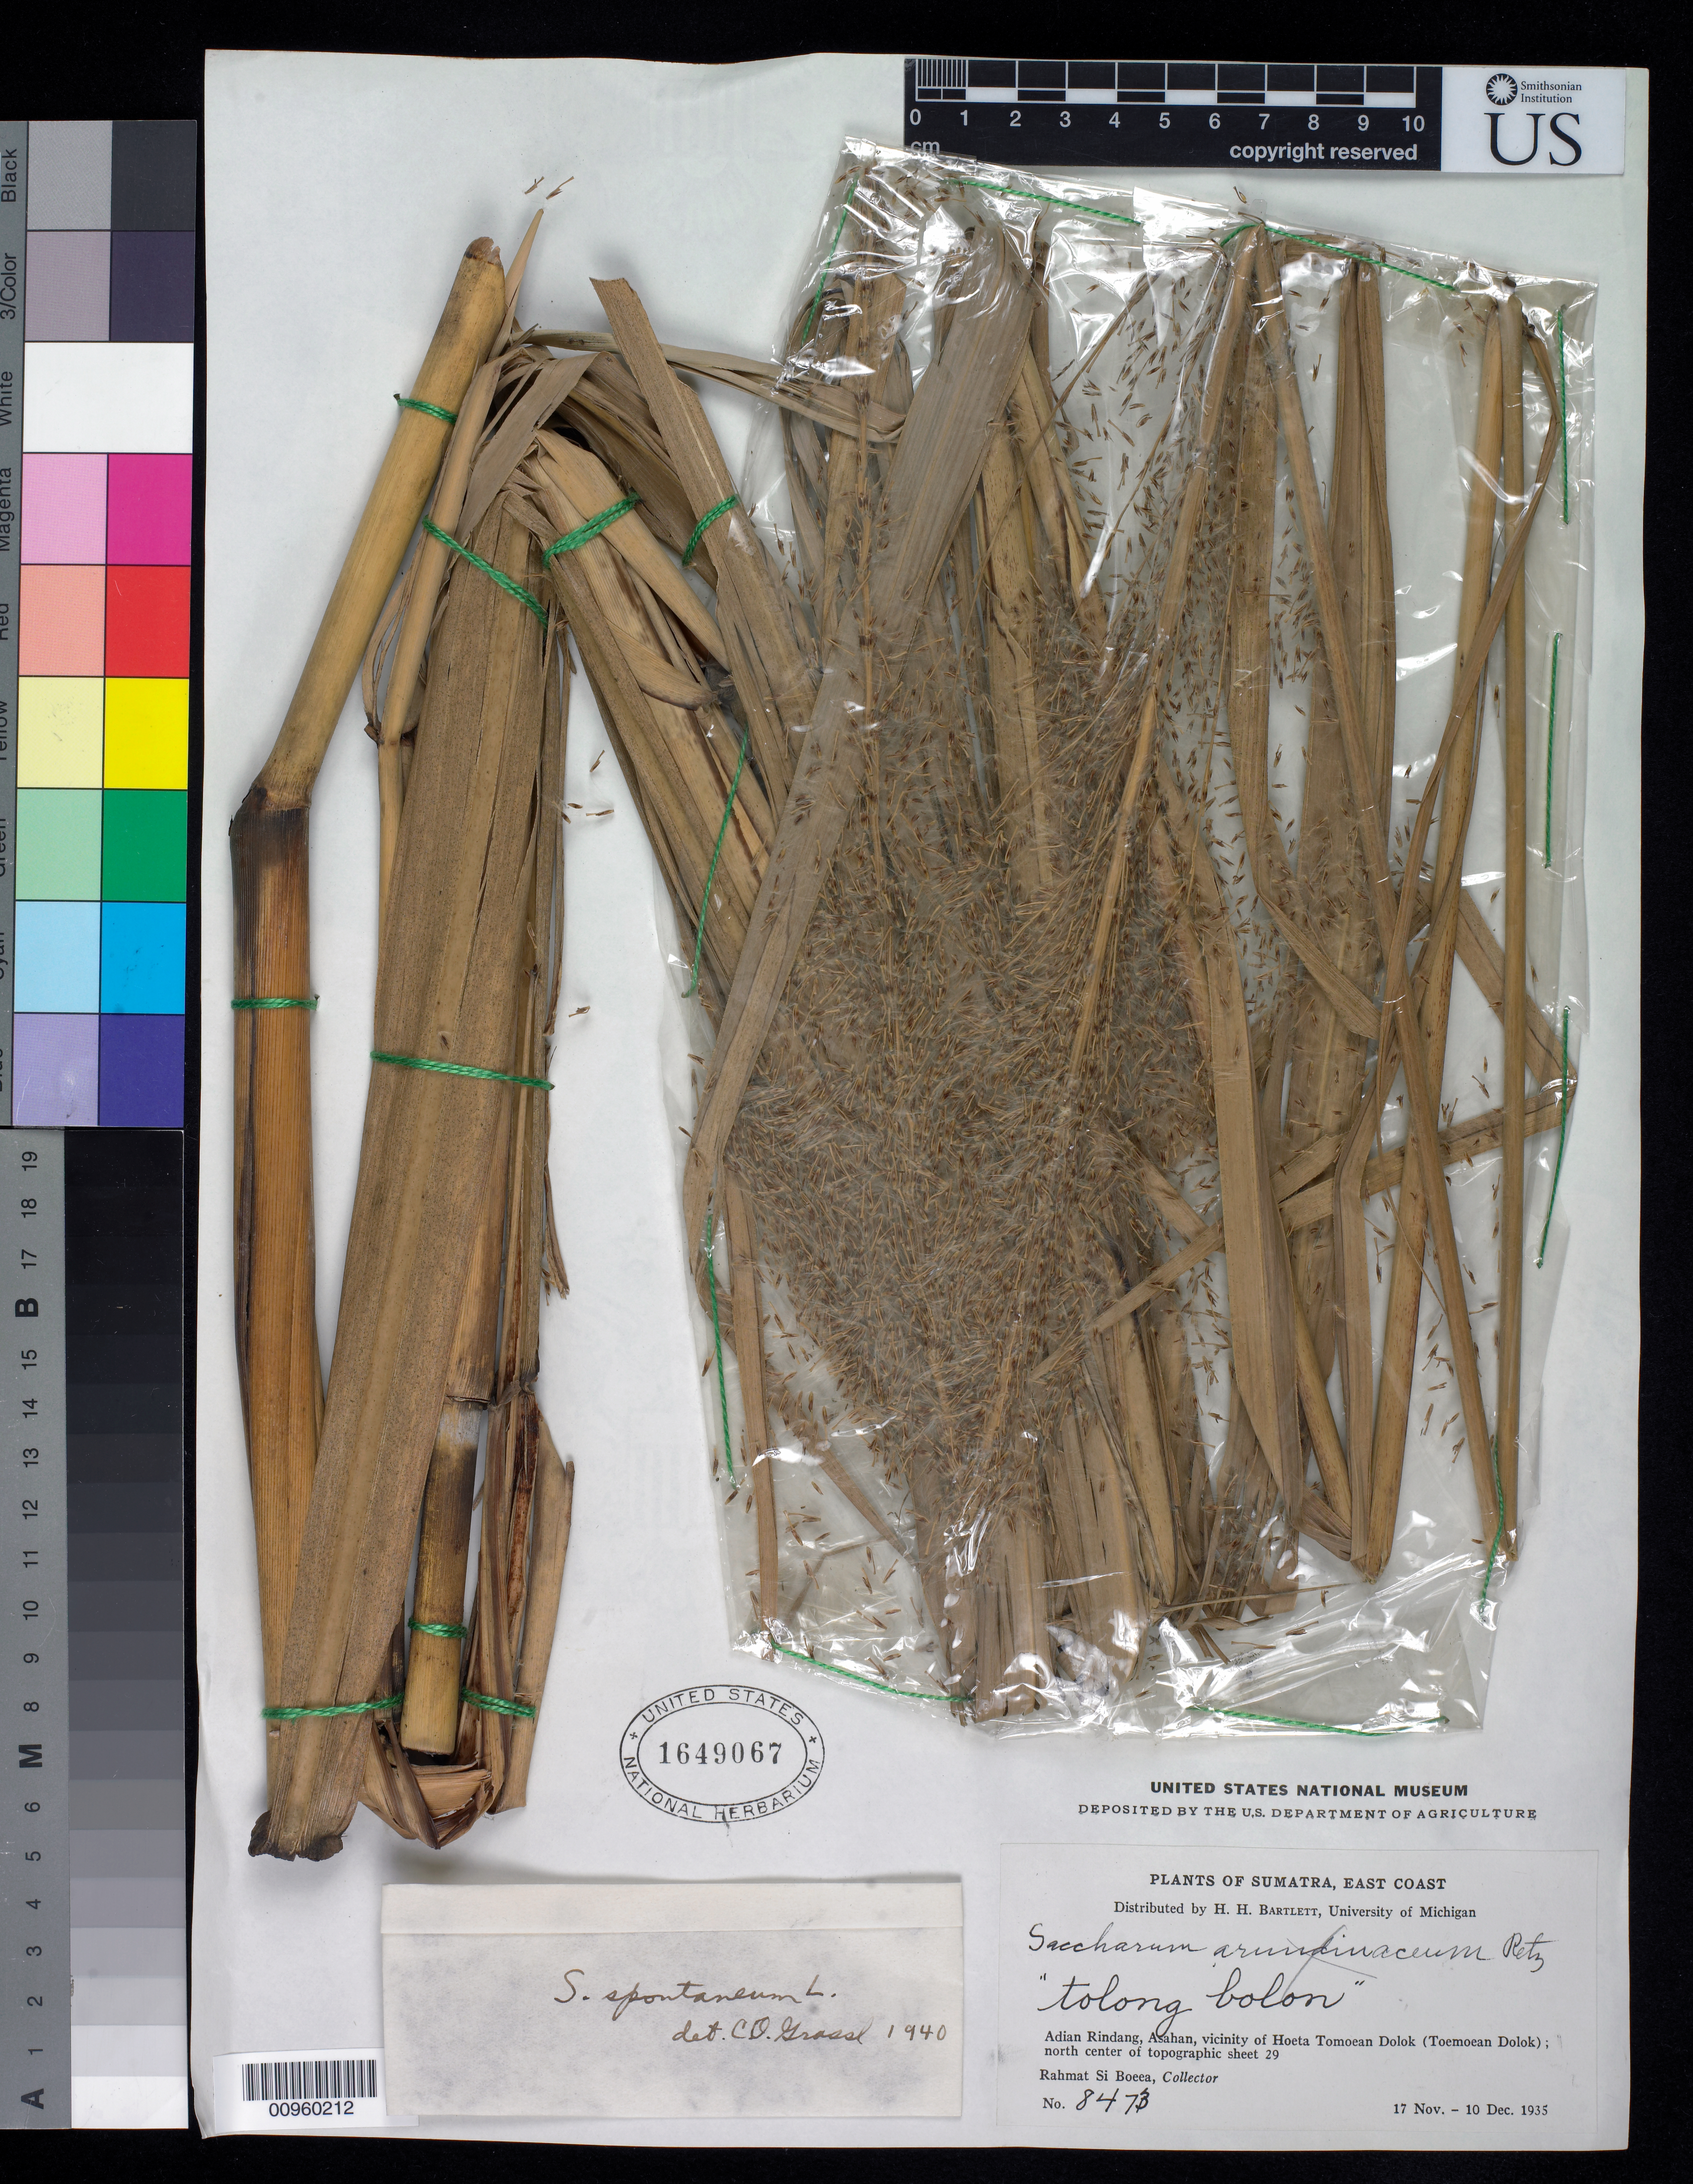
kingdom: Plantae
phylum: Tracheophyta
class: Liliopsida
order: Poales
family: Poaceae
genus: Saccharum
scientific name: Saccharum spontaneum var. insulare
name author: (Brongn.) Fosberg & Sachet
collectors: Rahmat Si Boeea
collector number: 8473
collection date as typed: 17 Nov 1935 to 10 Dec 1935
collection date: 1935-11-17/1935-12-10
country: Indonesia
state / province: Sumatra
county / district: Aceh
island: Sumatra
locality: Adian Rindang, Asahan, vicinity of Hoeta Tomoean Dolok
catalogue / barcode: US 1649067